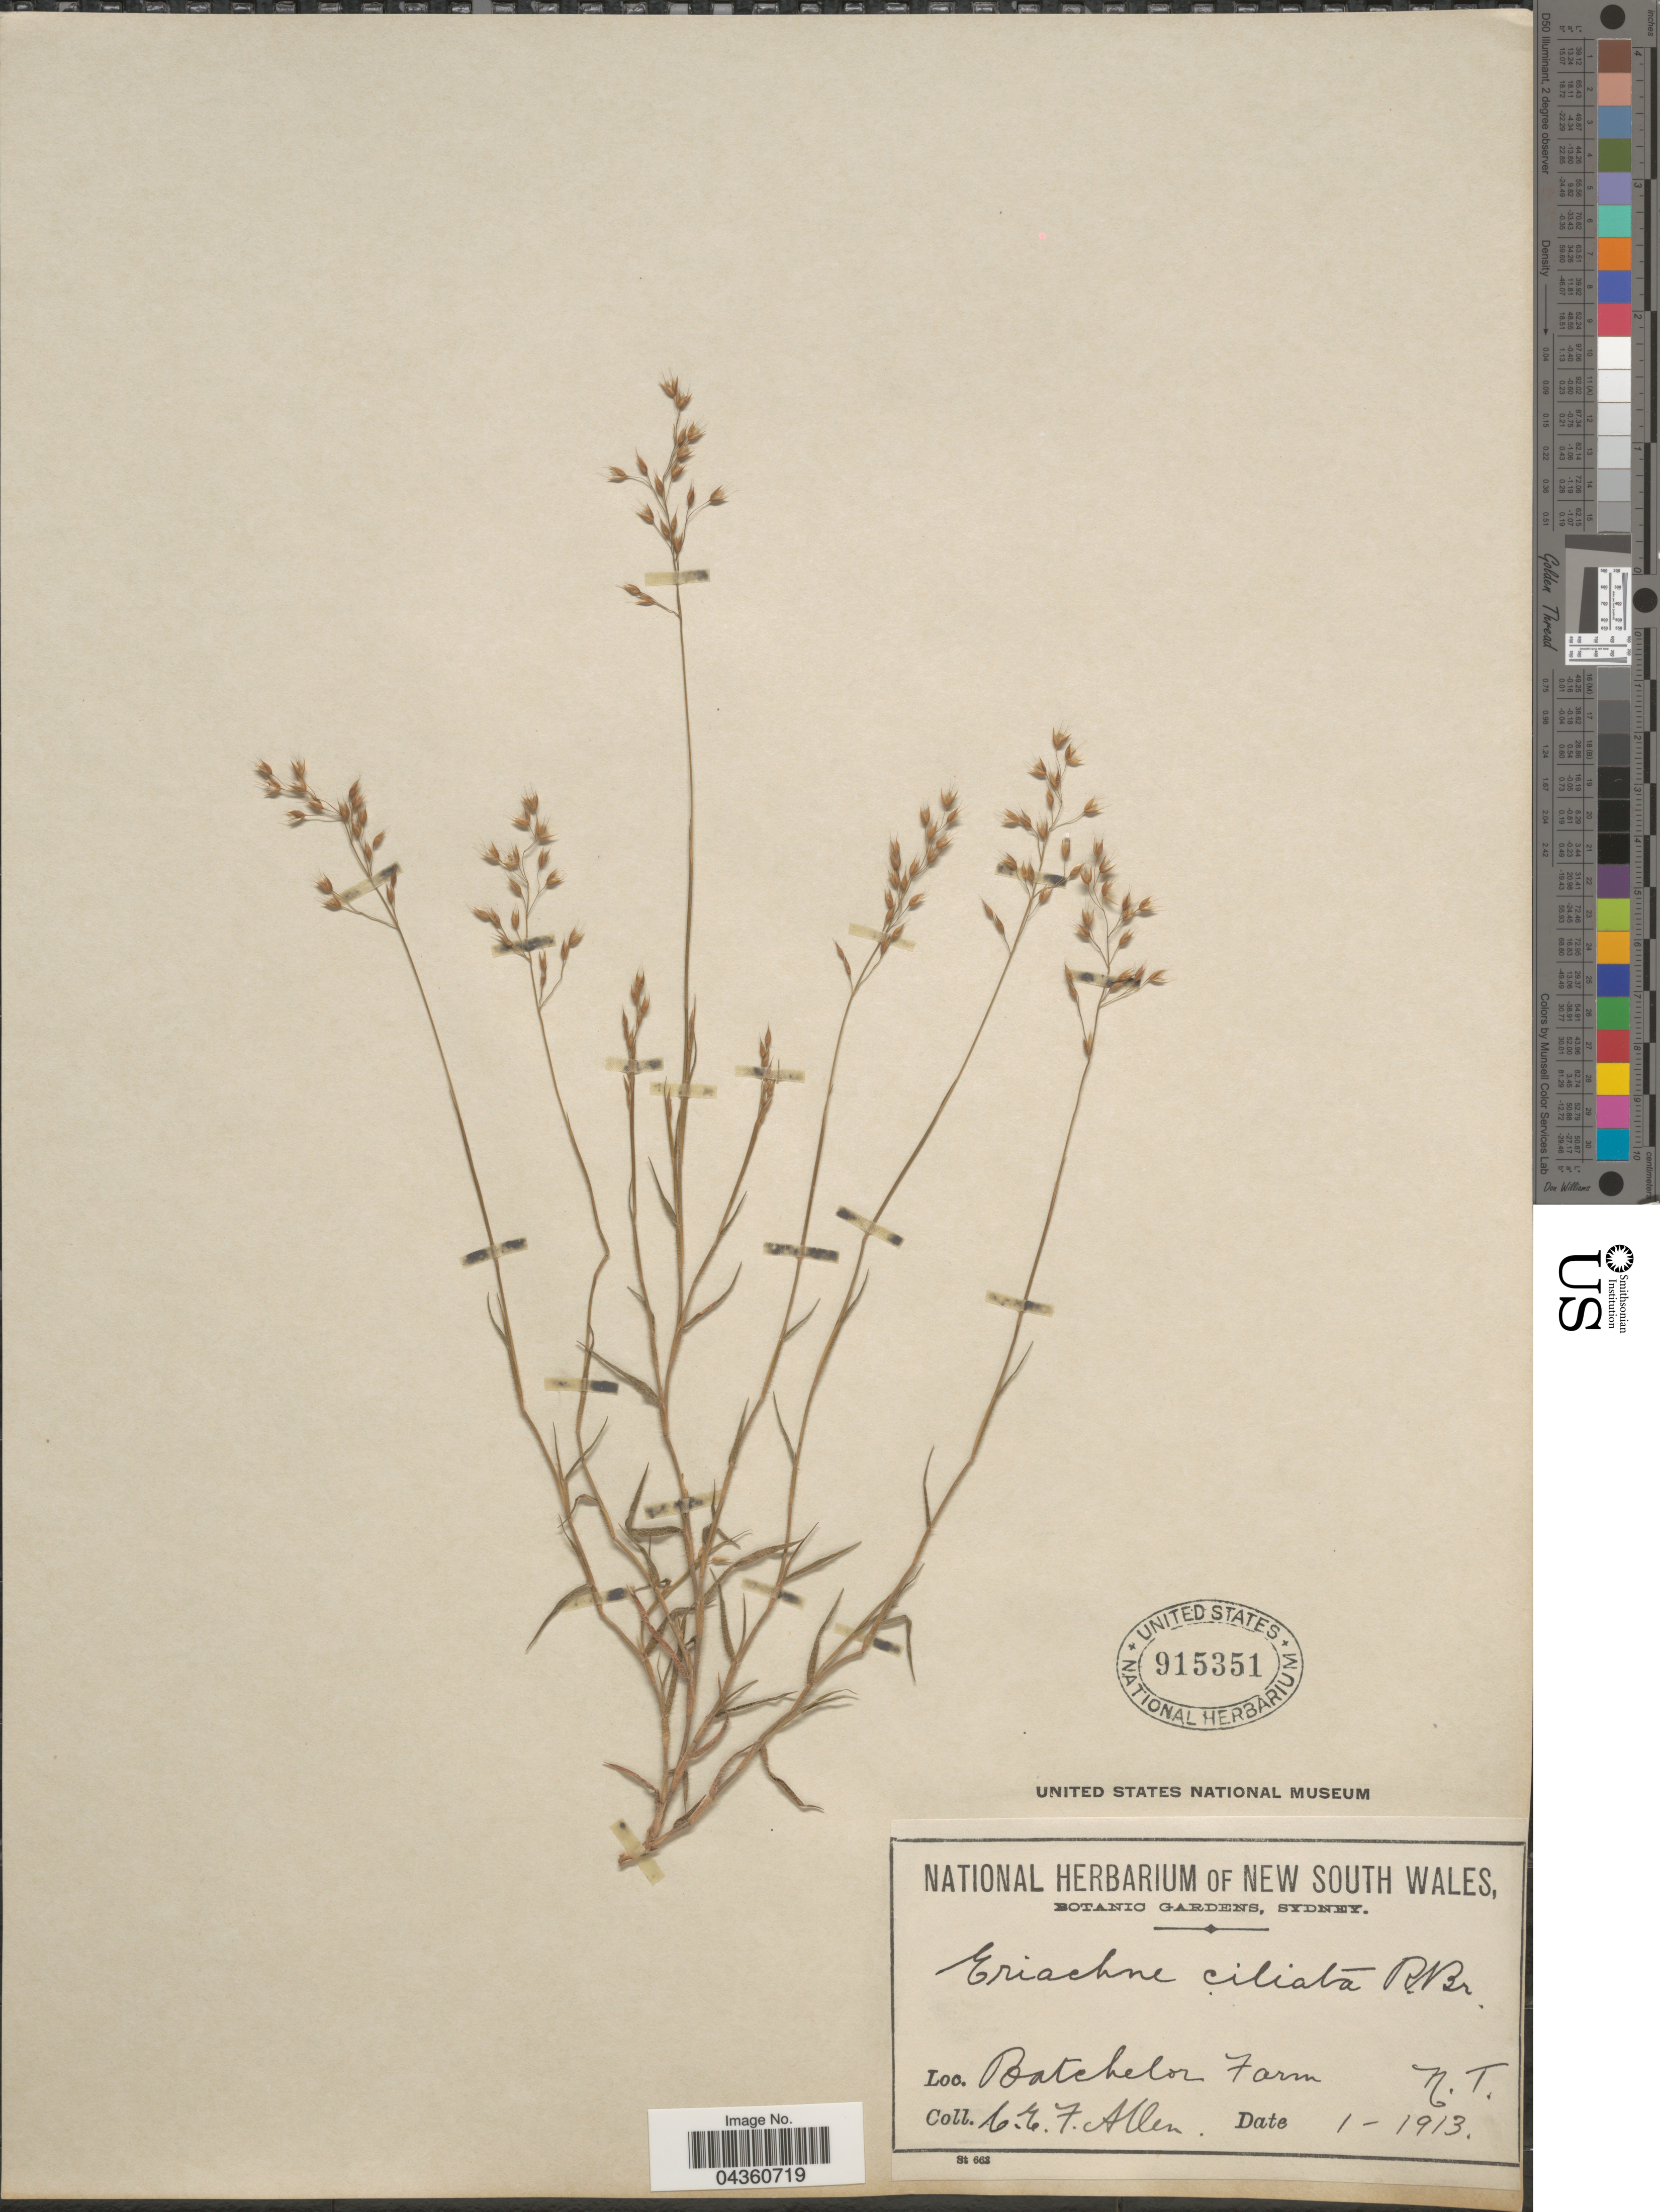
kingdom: Plantae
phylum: Tracheophyta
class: Liliopsida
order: Poales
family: Poaceae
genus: Eriachne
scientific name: Eriachne ciliata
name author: R. Br.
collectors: C. E. F. Allen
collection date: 1913-01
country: Australia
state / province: Northern Territory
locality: Batchelor Farm.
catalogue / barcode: US 915351